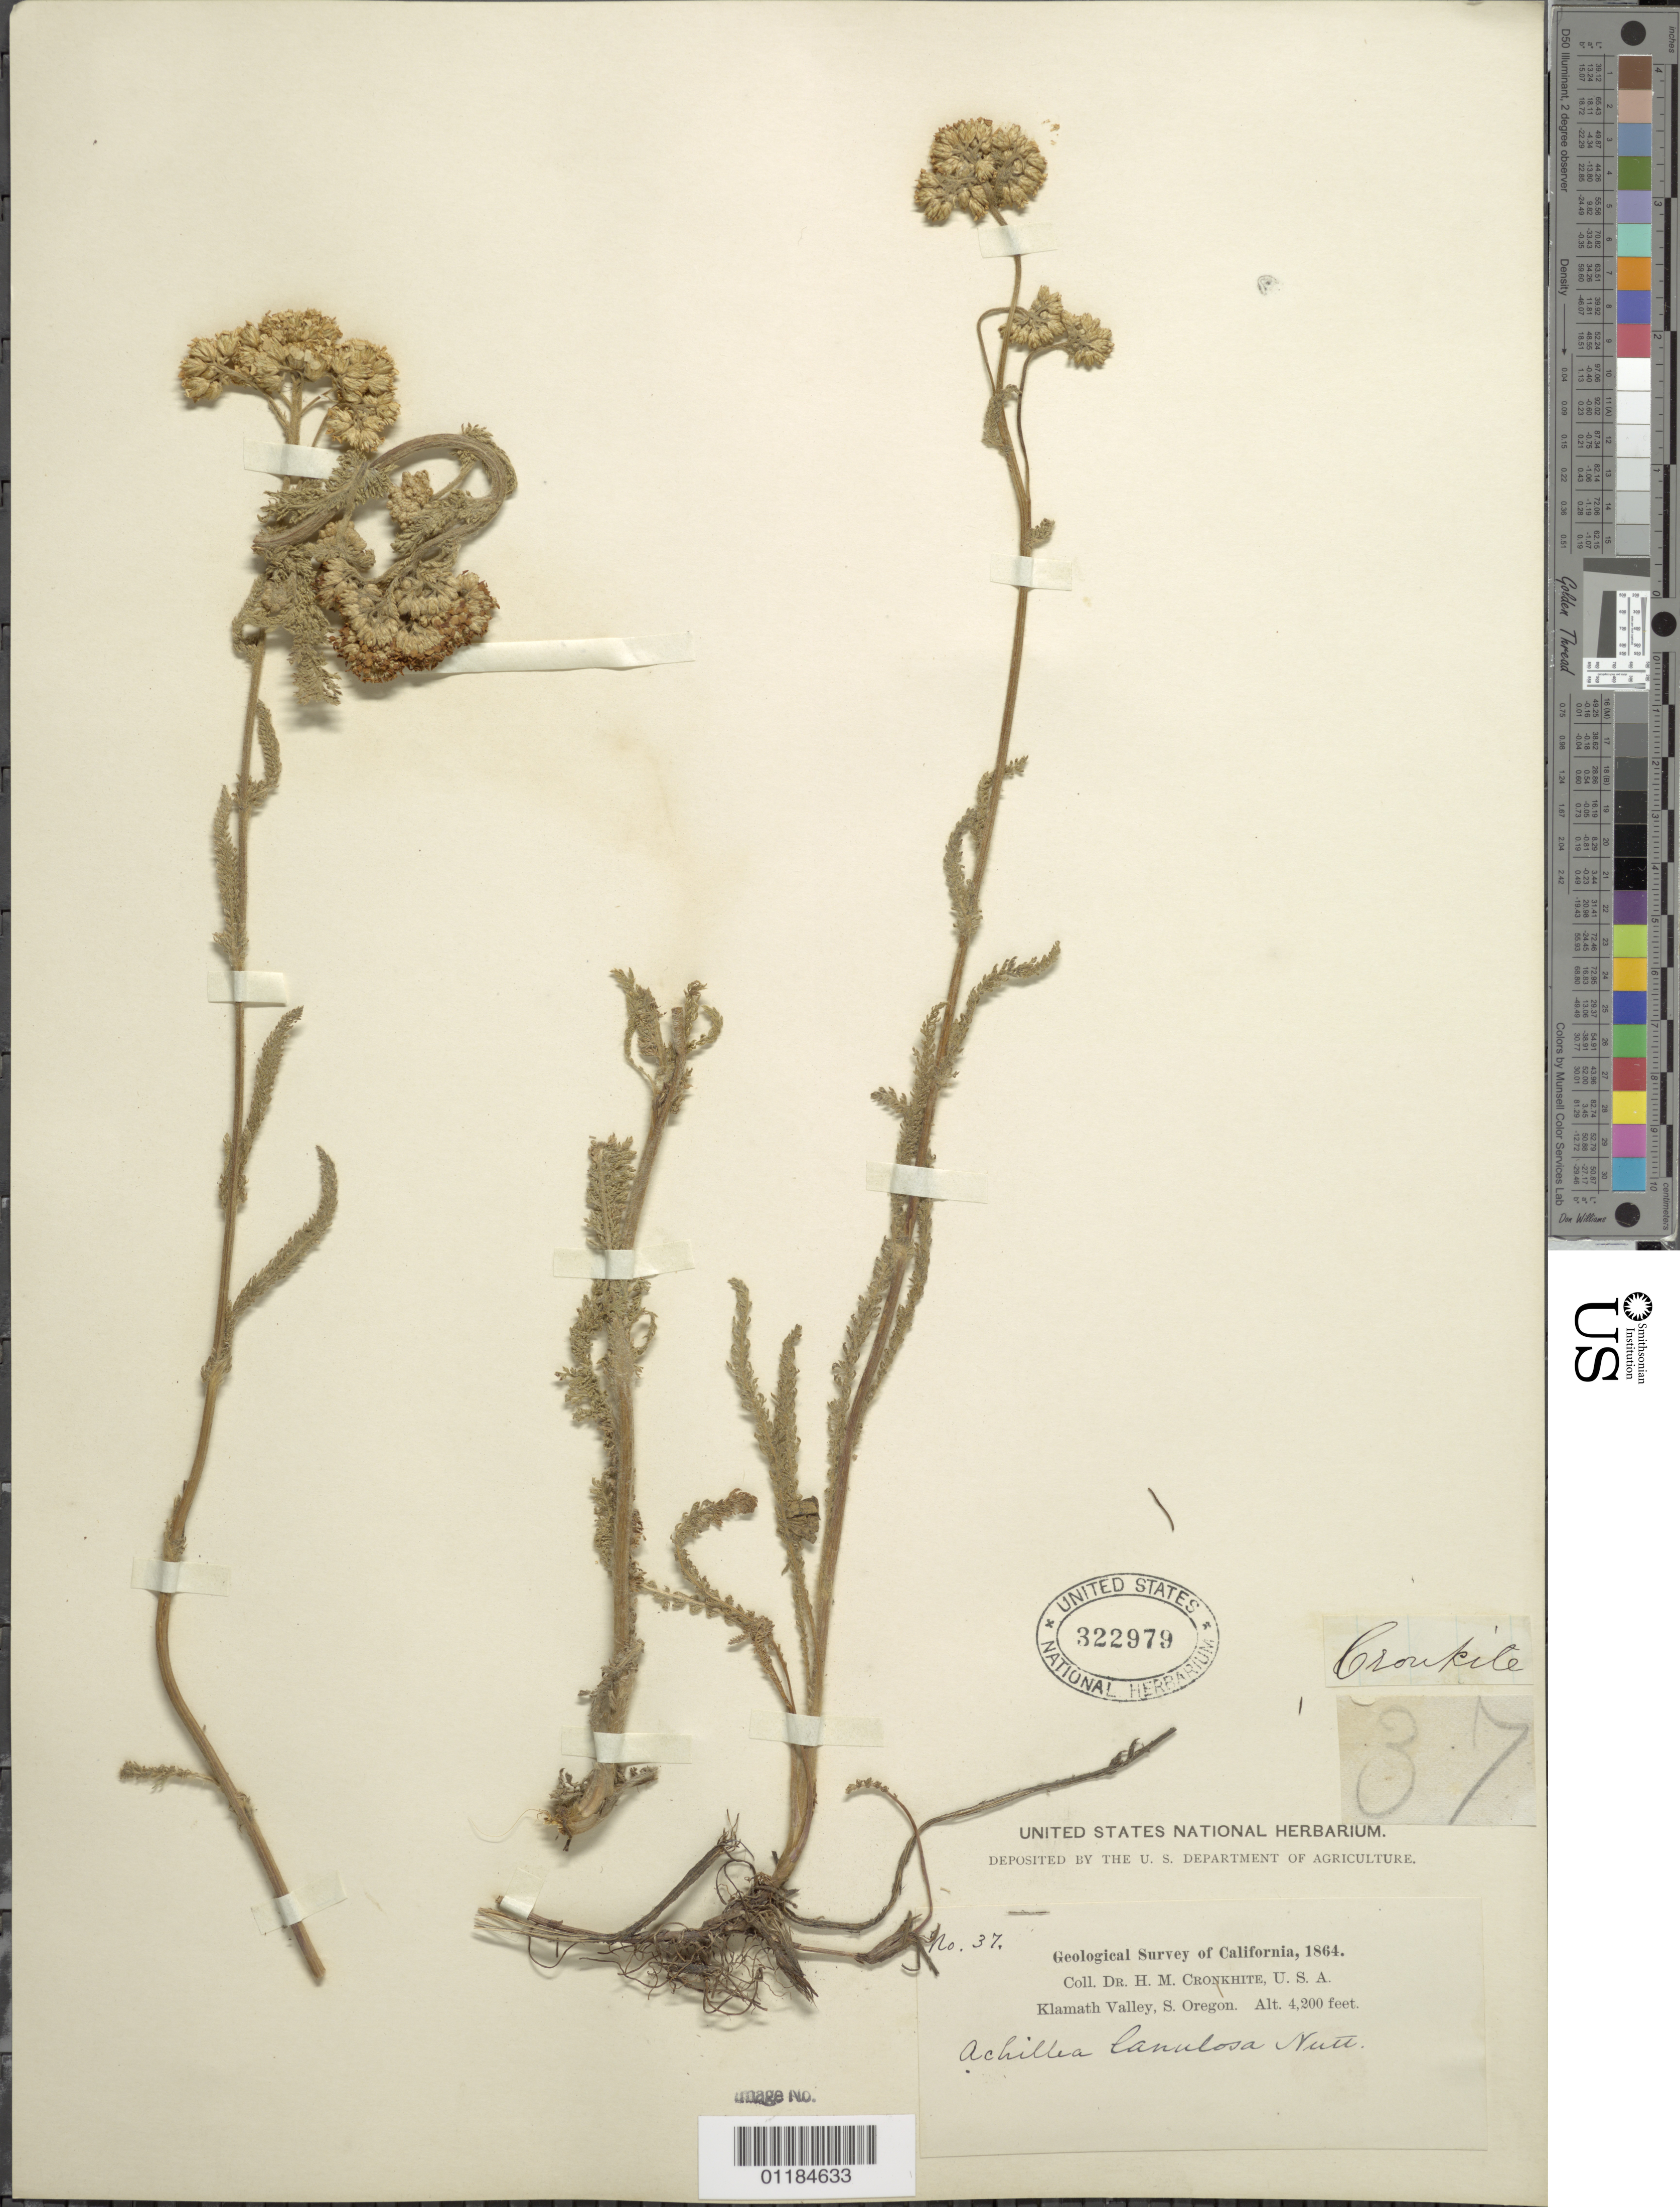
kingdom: Plantae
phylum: Tracheophyta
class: Magnoliopsida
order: Asterales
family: Asteraceae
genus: Achillea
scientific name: Achillea lanulosa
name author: Nutt.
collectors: H. M. Cronkhite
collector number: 37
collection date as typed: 1864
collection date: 1864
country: United States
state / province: Oregon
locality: Klamath Valley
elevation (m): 1280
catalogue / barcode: US 322979